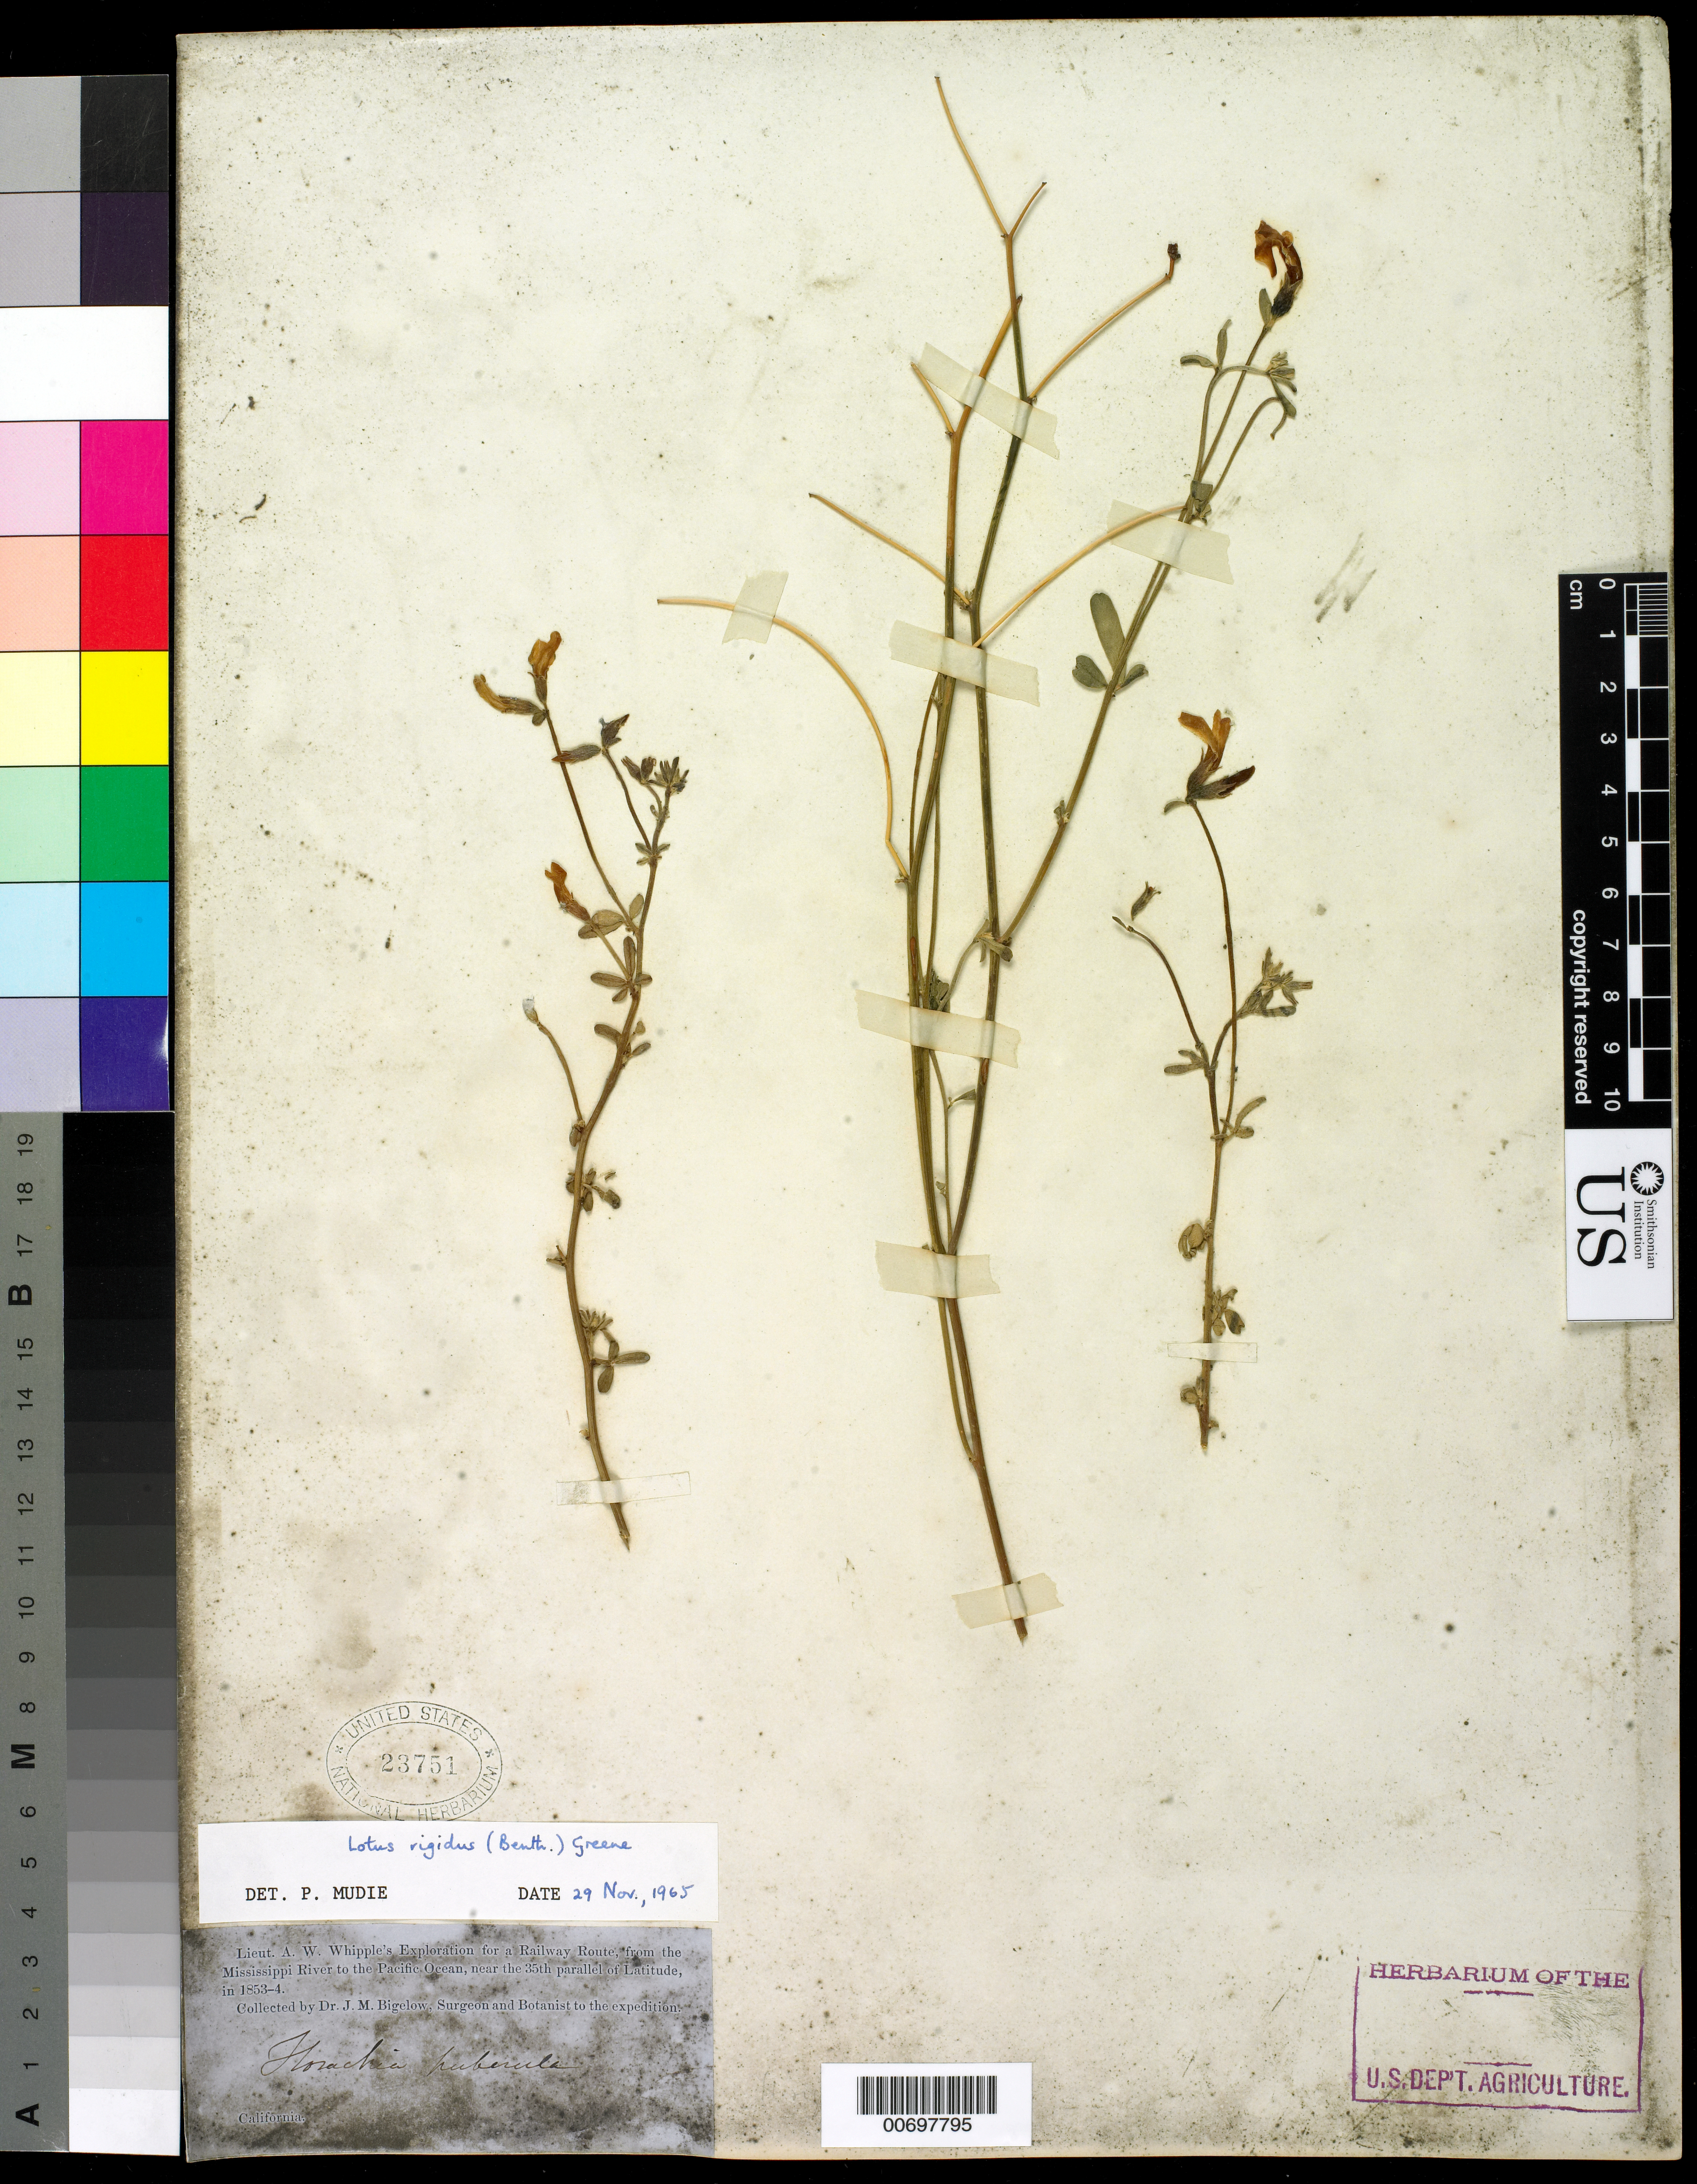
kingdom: Plantae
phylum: Tracheophyta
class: Magnoliopsida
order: Fabales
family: Fabaceae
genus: Ottleya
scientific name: Ottleya rigida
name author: (Benth.) D.D. Sokoloff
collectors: J. M. Bigelow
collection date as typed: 1853 to -- --- 1854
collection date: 1853/1854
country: United States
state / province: California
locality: Near 35 parallel of Latitude.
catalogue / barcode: US 23751